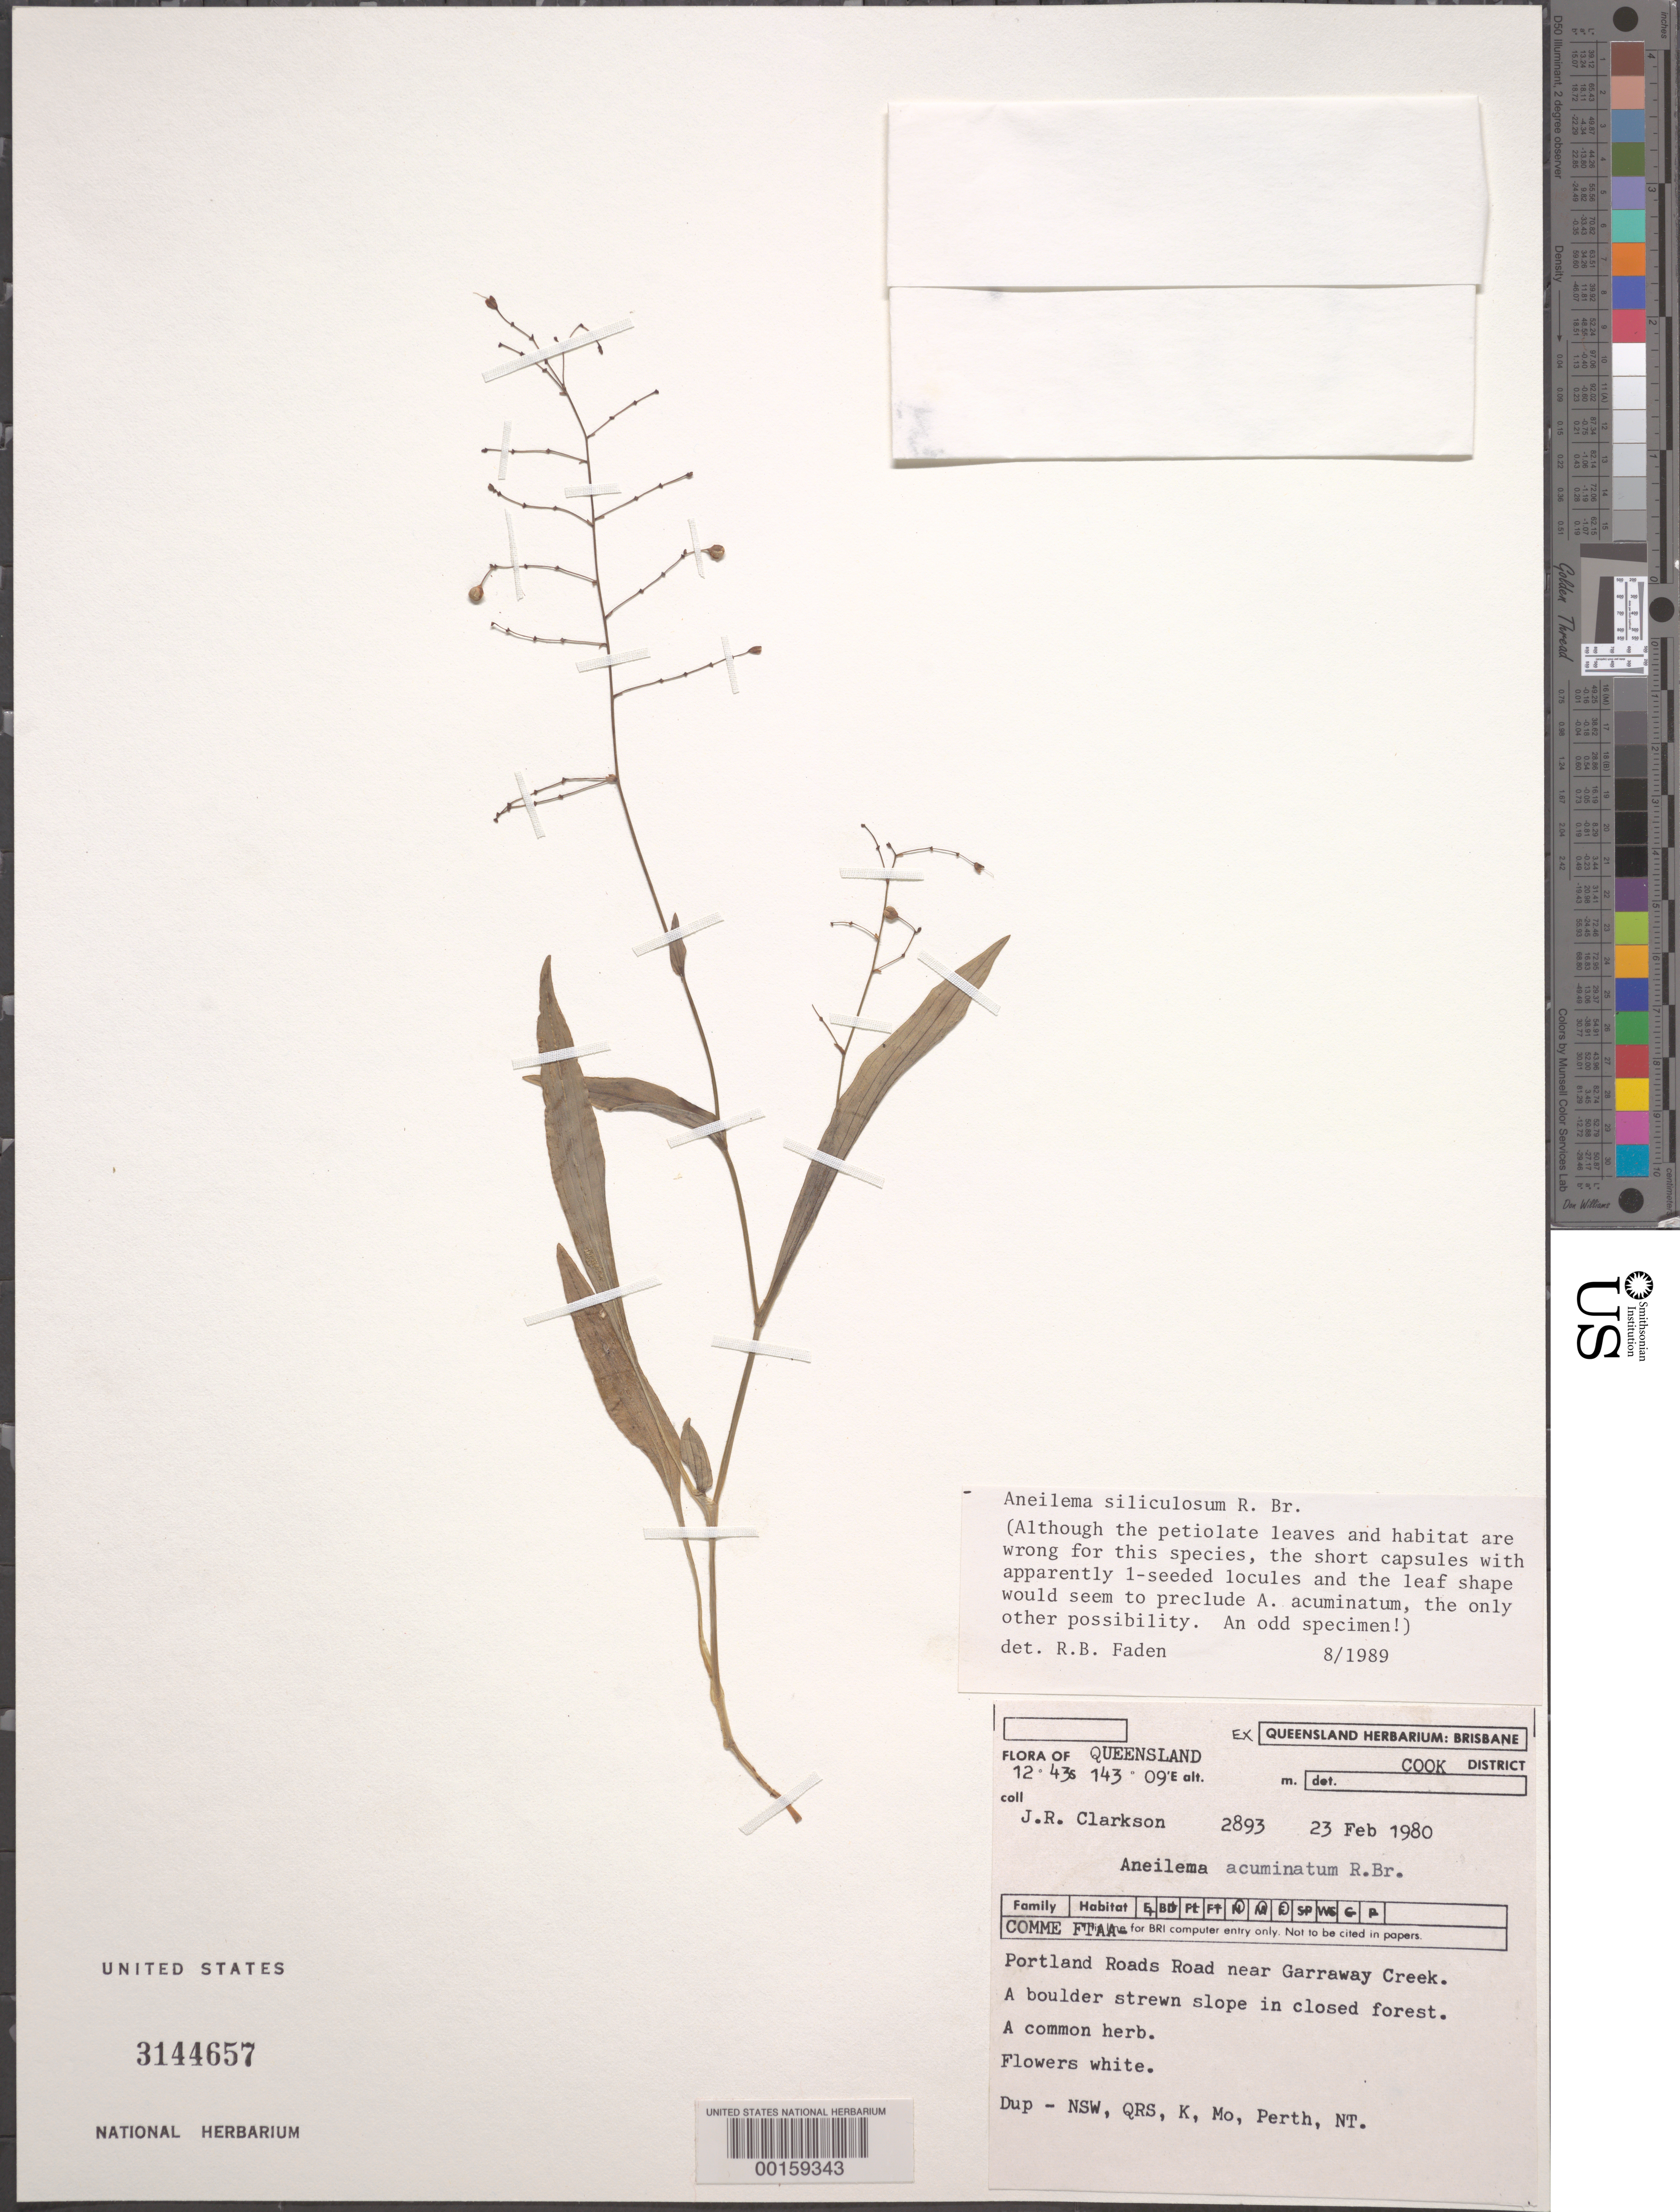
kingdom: Plantae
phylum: Tracheophyta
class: Liliopsida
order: Commelinales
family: Commelinaceae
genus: Aneilema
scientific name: Aneilema siliculosum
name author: R. Br.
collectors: J. Clarkson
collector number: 2893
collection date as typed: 23 Feb 1980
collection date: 1980-02-23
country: Australia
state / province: Queensland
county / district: Cook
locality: Portland roads road near garraway creek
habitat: Boulder strewn slope in closed forest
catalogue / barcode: US 3144657